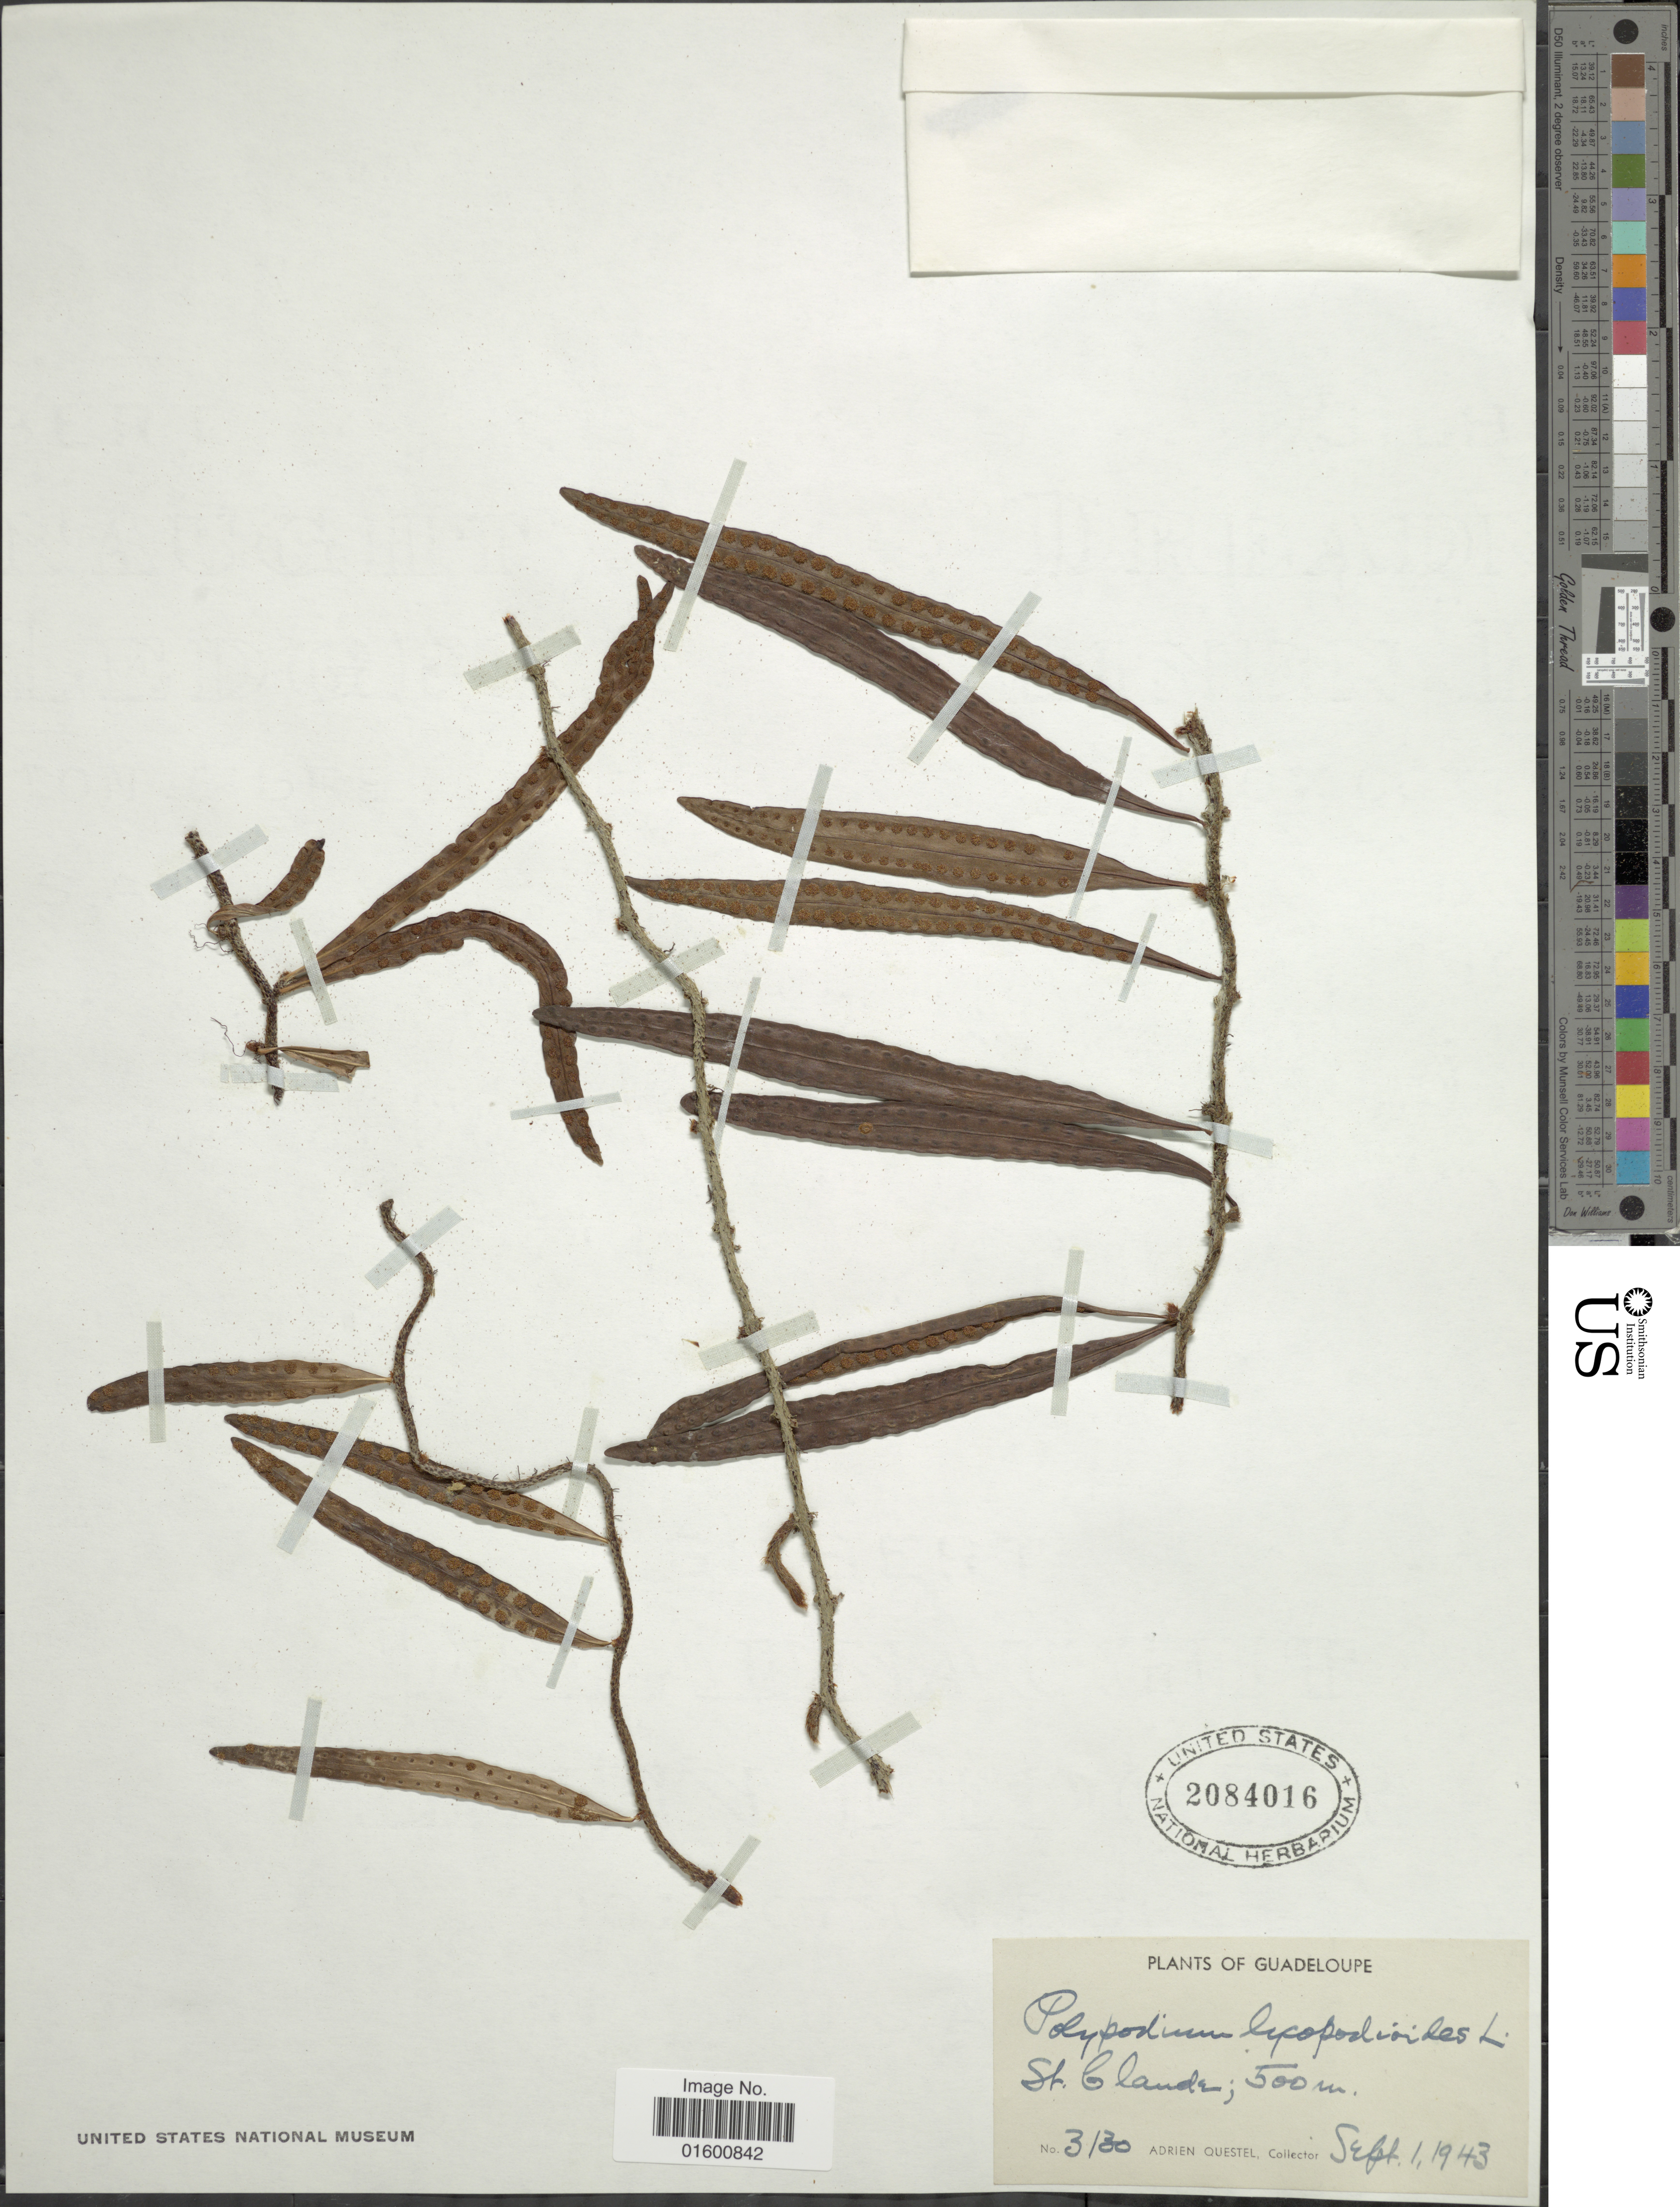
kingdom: Plantae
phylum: Tracheophyta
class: Polypodiopsida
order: Polypodiales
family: Polypodiaceae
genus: Microgramma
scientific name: Microgramma lycopodioides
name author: (L.) Copel.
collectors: A. Questel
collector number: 3130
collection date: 1943-09-01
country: Guadeloupe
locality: St. Claude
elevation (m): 500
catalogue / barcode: US 2084016